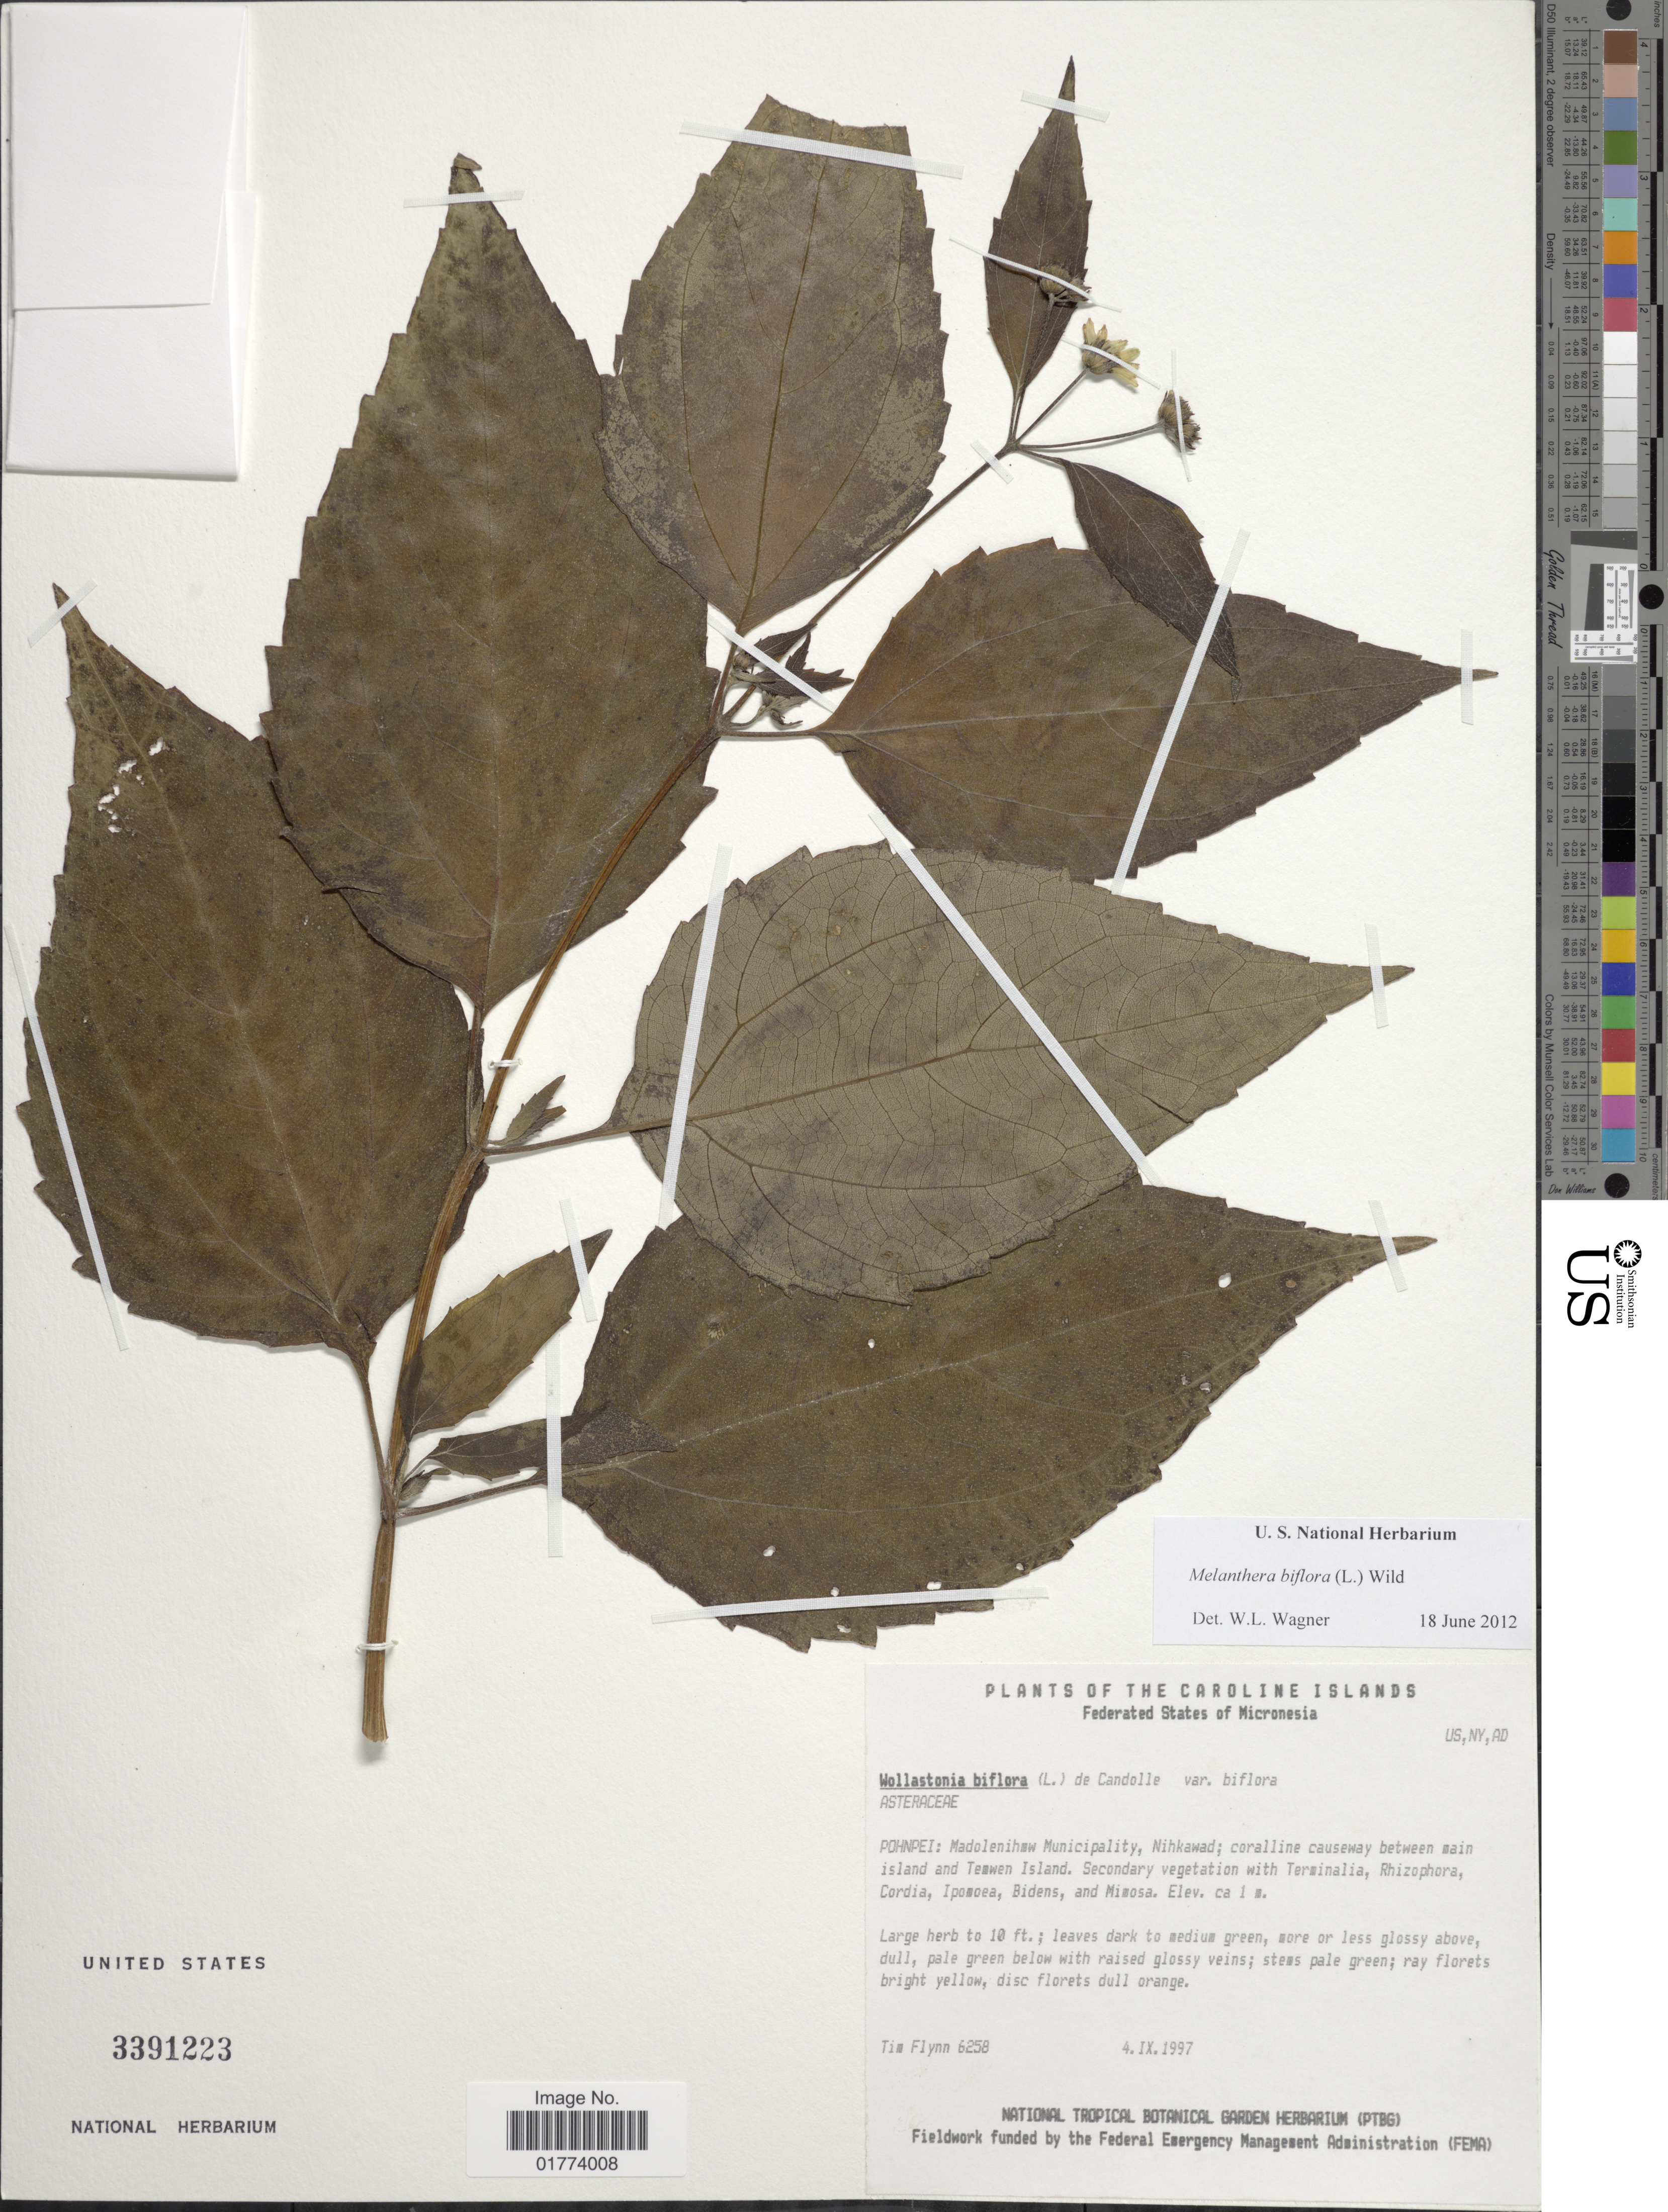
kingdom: Plantae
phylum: Tracheophyta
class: Magnoliopsida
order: Asterales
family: Asteraceae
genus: Wollastonia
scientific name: Wollastonia biflora var. biflora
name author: (L.) DC.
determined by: Wagner, W. L., (BOT), Smithsonian Institution - National Museum of Natural History (UNITED STATES)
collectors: T. W. Flynn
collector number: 6258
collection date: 1997-09-04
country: Micronesia, Federated States of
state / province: Pohnpei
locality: Caroline Islands, Madolenihaw Municipality, Nihkawad; coralline causeway between main island and Te [illegible text]wen Island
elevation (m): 1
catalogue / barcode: US 3391223